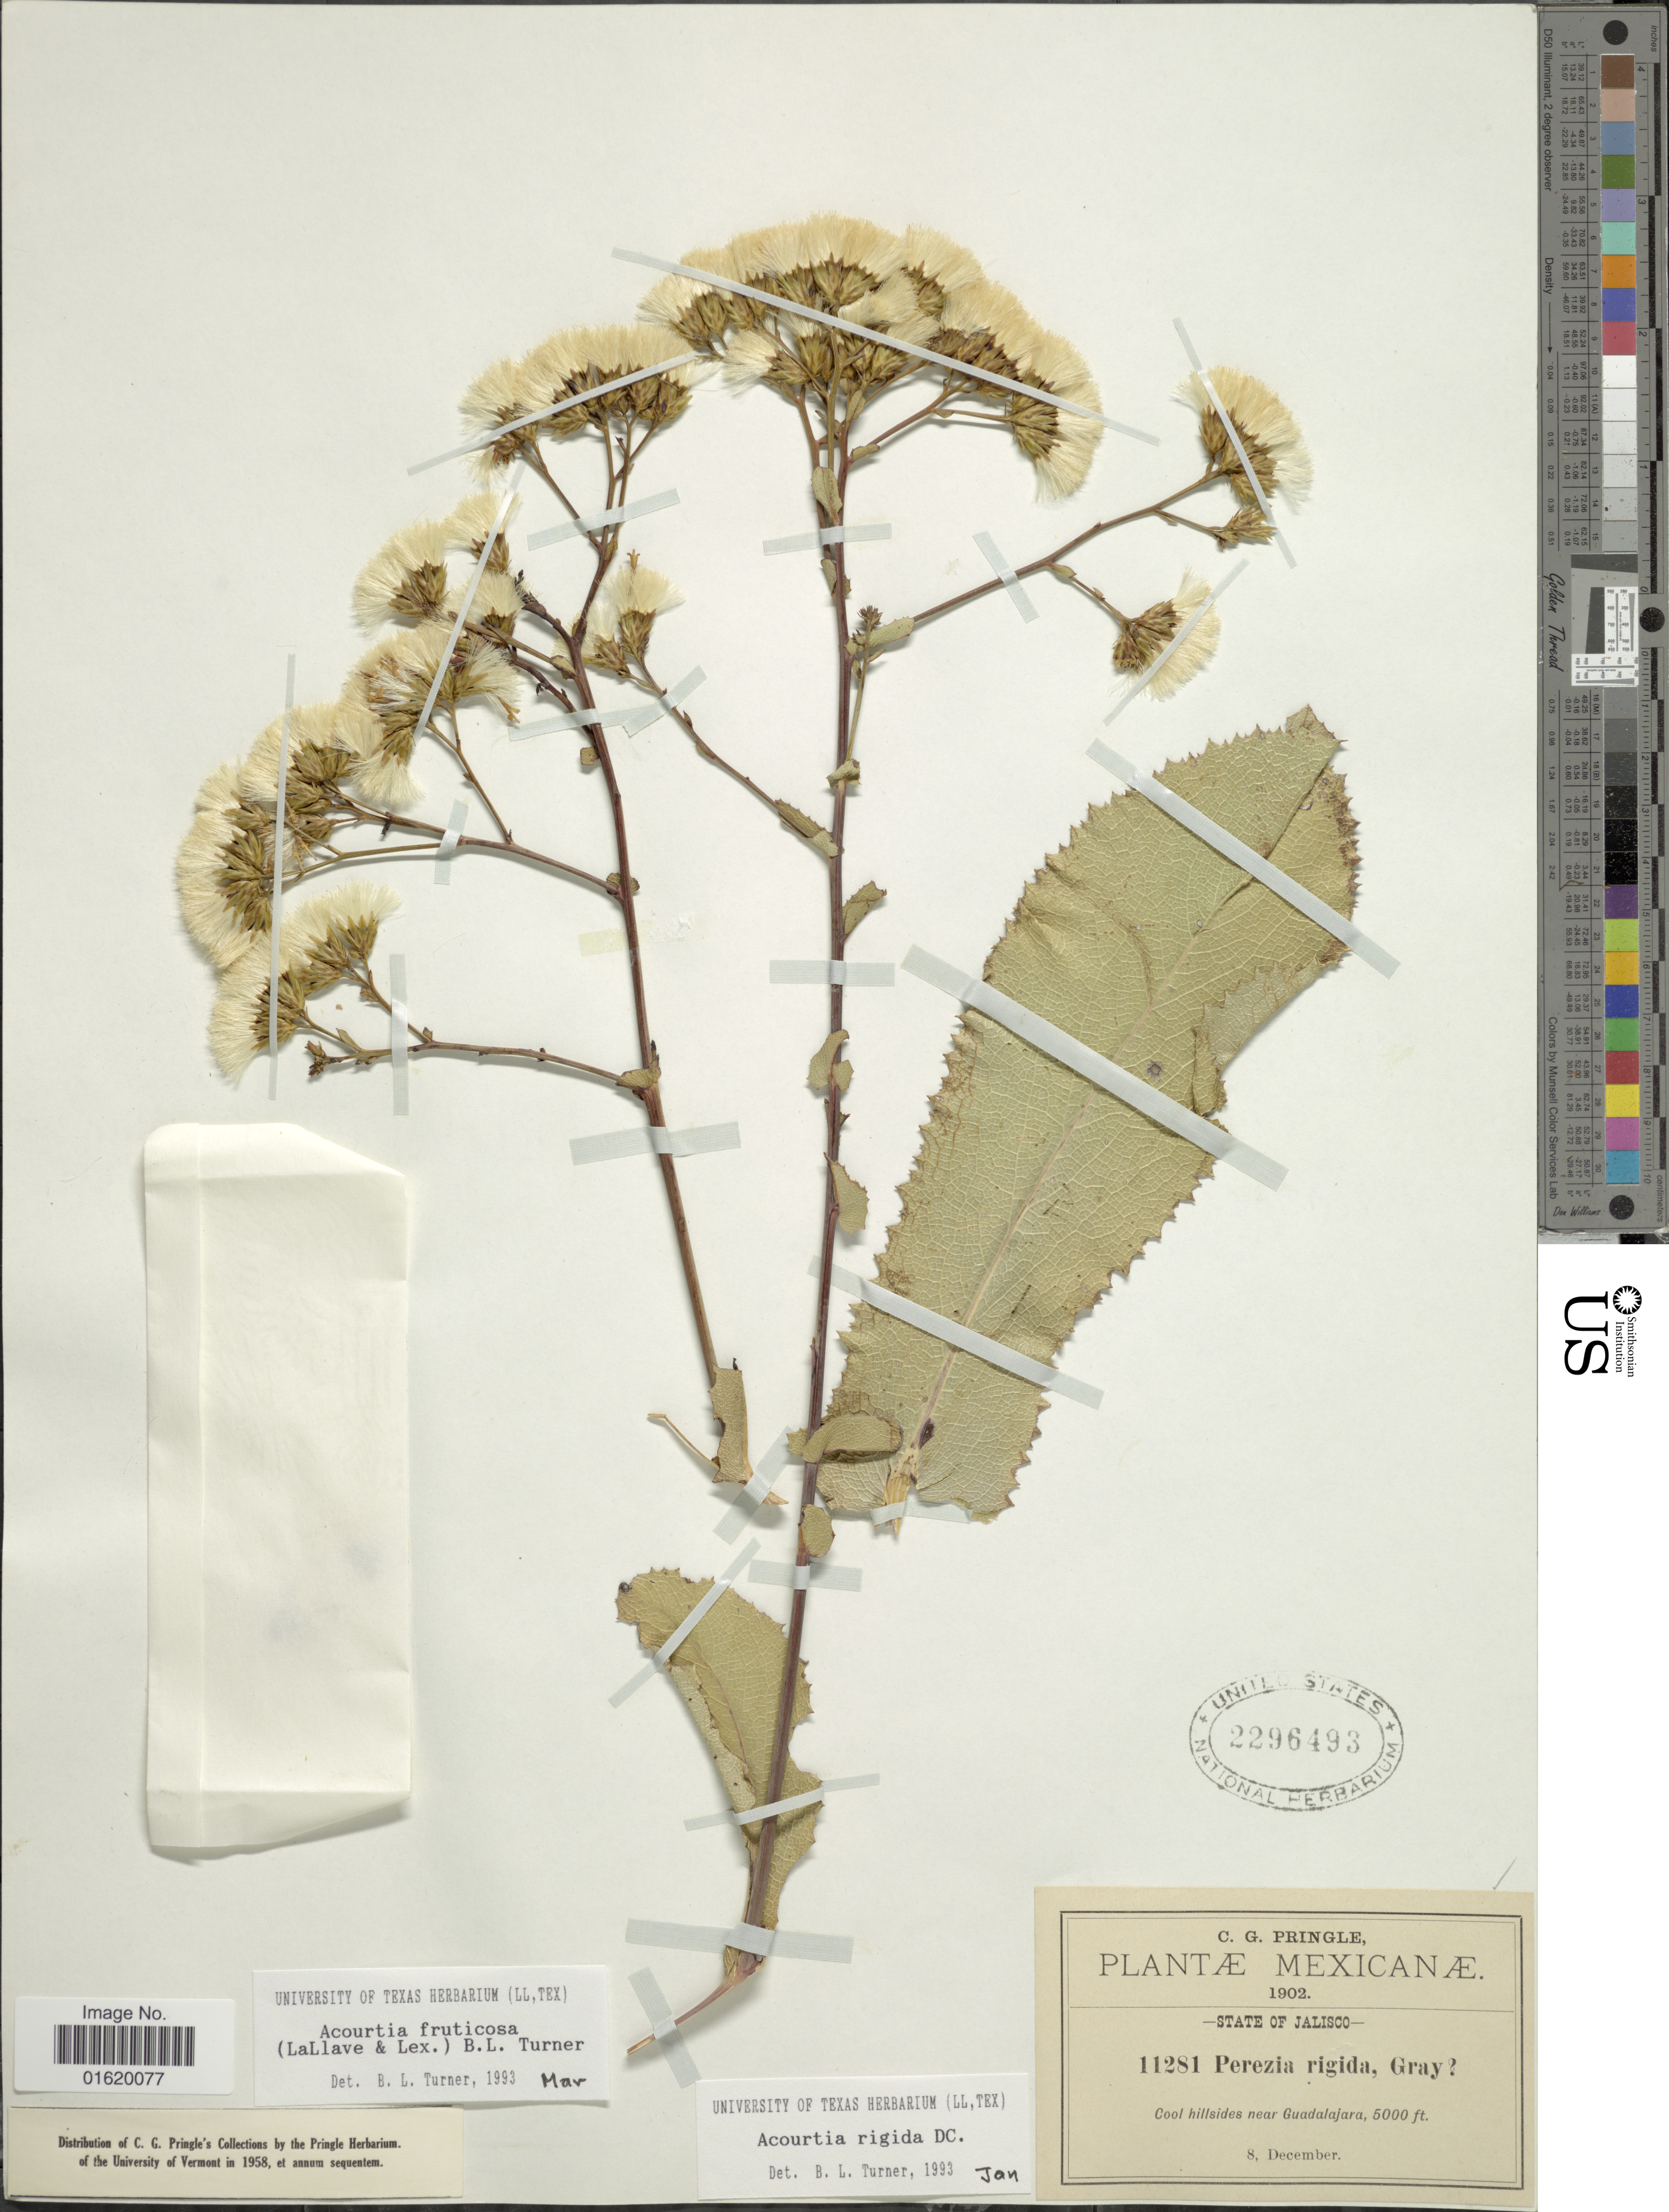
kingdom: Plantae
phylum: Tracheophyta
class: Magnoliopsida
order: Asterales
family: Asteraceae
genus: Acourtia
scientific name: Acourtia fruticosa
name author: (La Llave & Lex.) B.L. Turner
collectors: C. G. Pringle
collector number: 11281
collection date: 1902-12-08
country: Mexico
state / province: Jalisco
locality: Cool hillsides near Guadalajara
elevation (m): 1524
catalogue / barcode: US 2296493